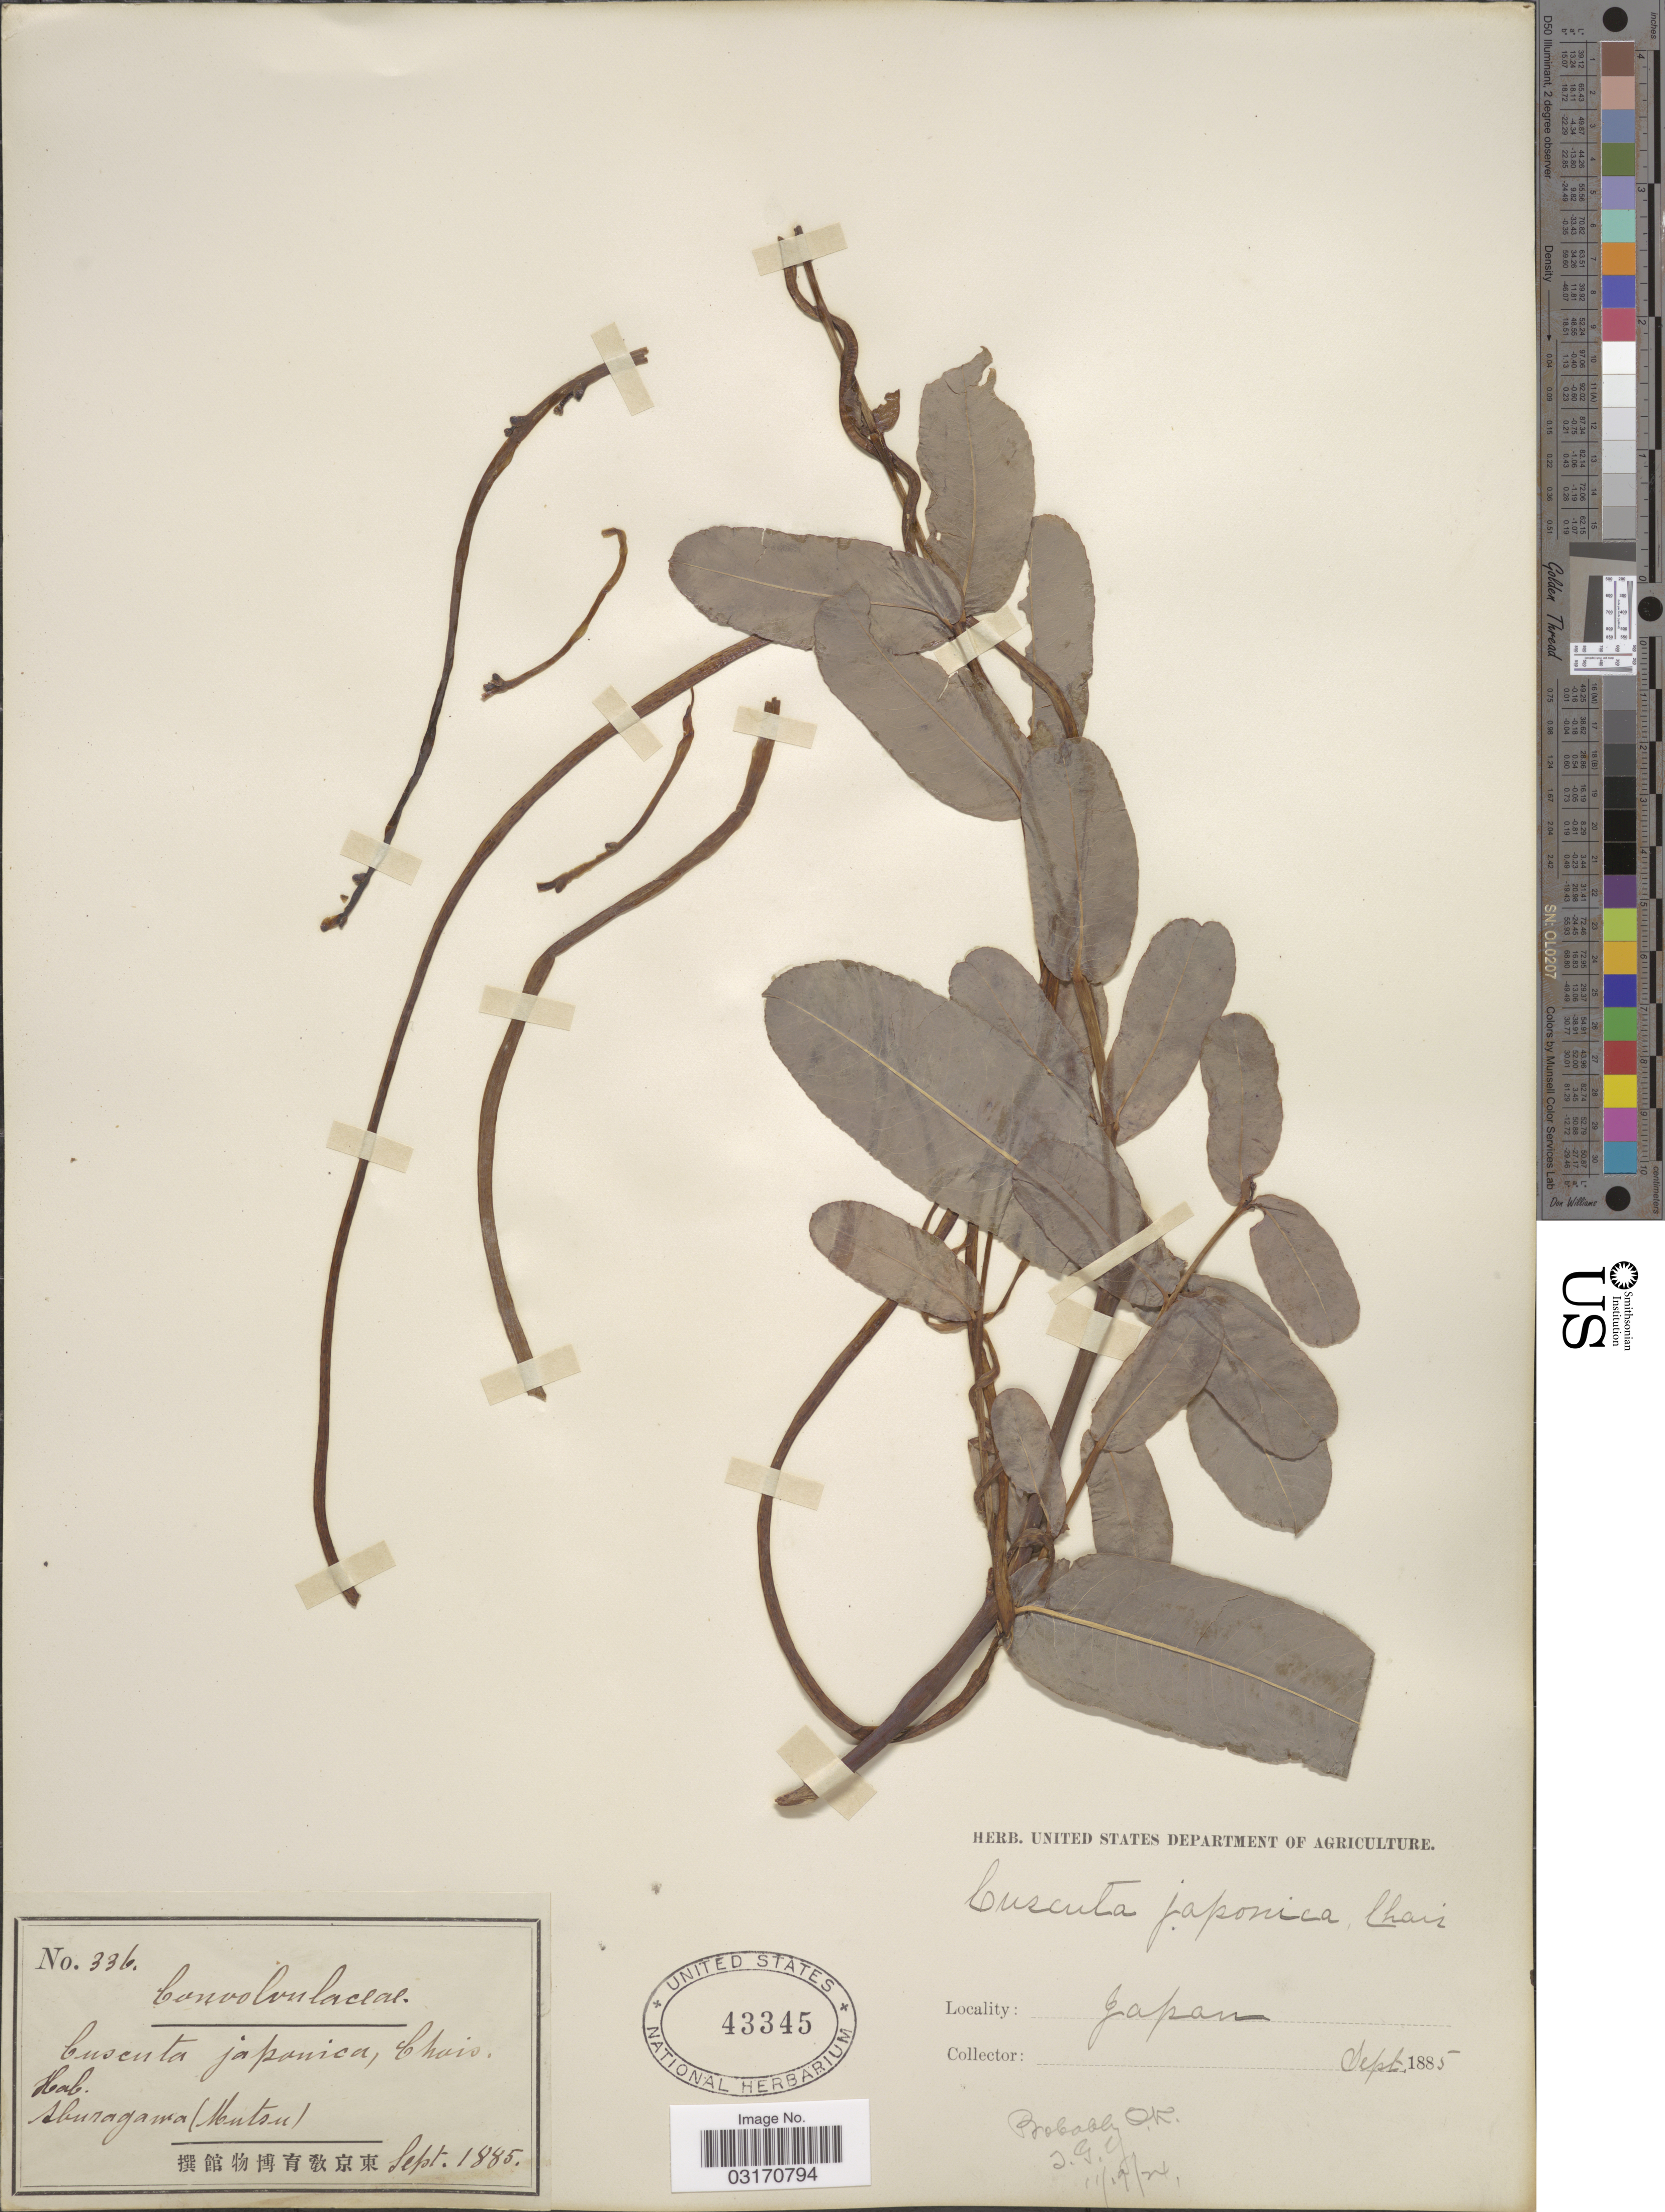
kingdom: Plantae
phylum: Tracheophyta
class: Magnoliopsida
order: Solanales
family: Convolvulaceae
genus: Cuscuta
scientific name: Cuscuta japonica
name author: Choisy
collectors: ex herb. U. S. Department of Agriculture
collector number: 336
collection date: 1885-09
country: Japan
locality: Aburagama (Mutsu).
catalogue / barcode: US 43345